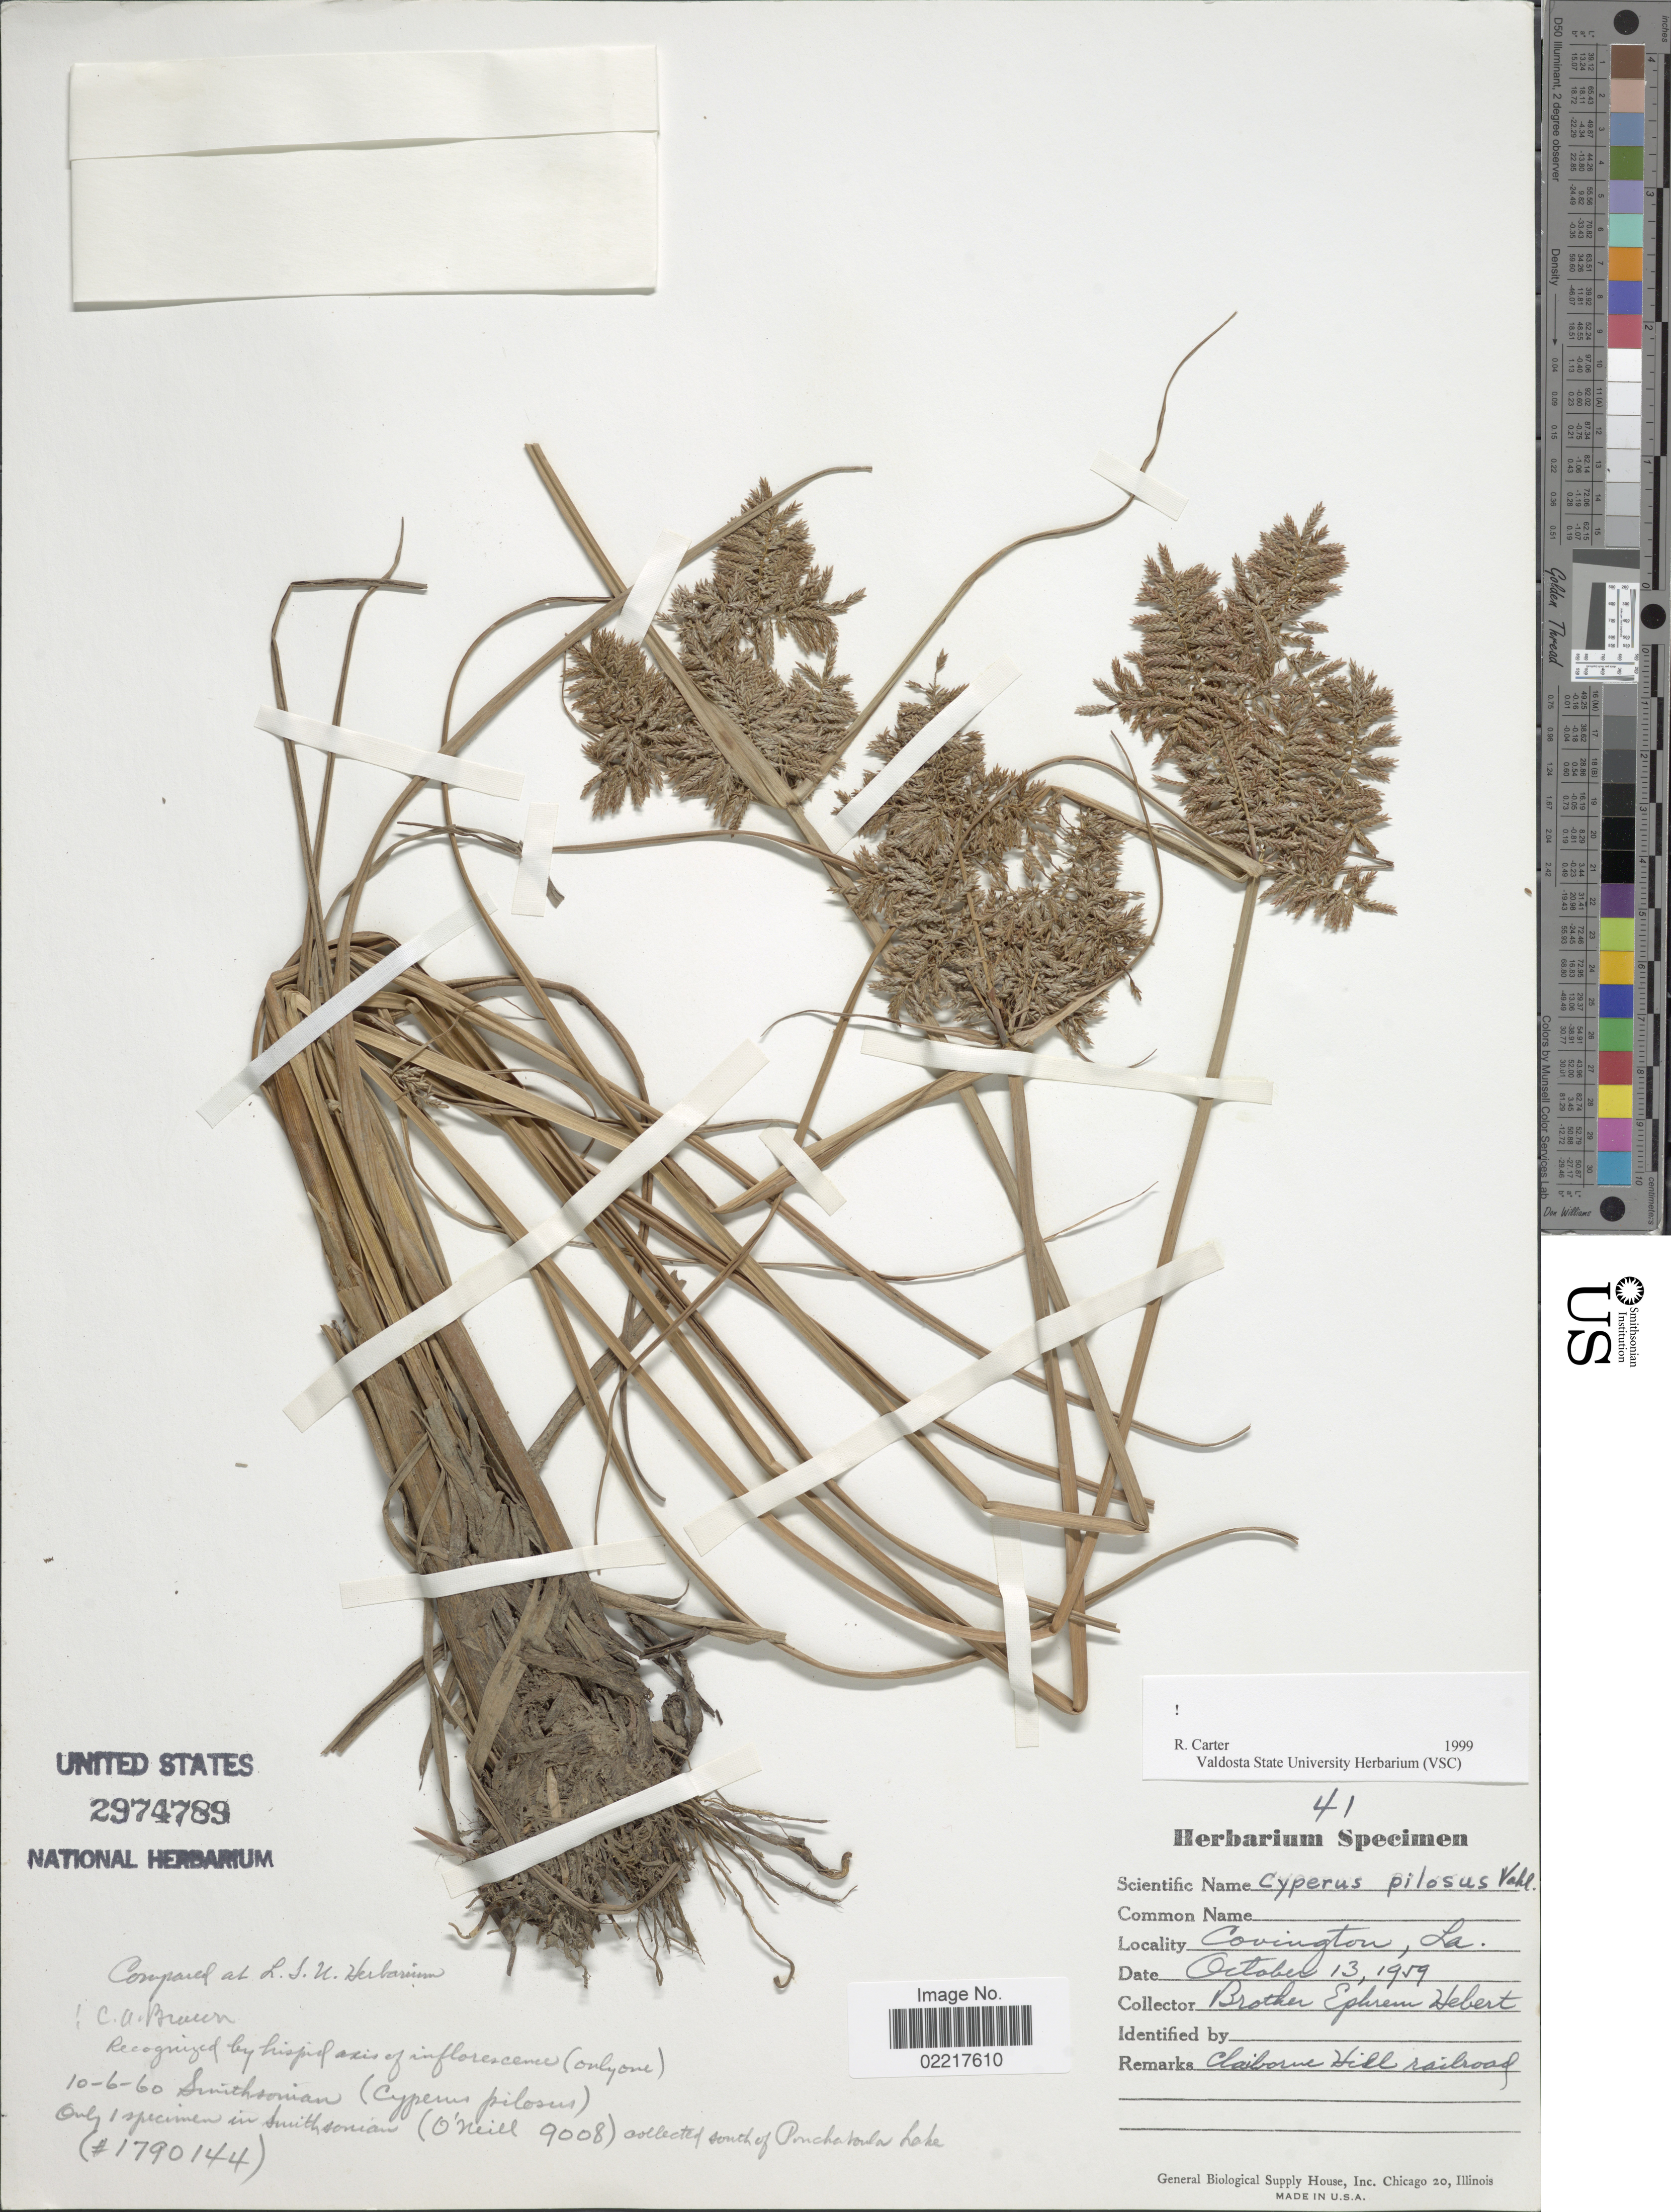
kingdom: Plantae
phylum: Tracheophyta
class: Liliopsida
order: Poales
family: Cyperaceae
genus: Cyperus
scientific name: Cyperus pilosus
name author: Vahl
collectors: E. Hebert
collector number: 41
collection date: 1959-10-13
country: United States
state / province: Louisiana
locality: Covington, Claiborne Hill railroad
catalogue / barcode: US 2974789